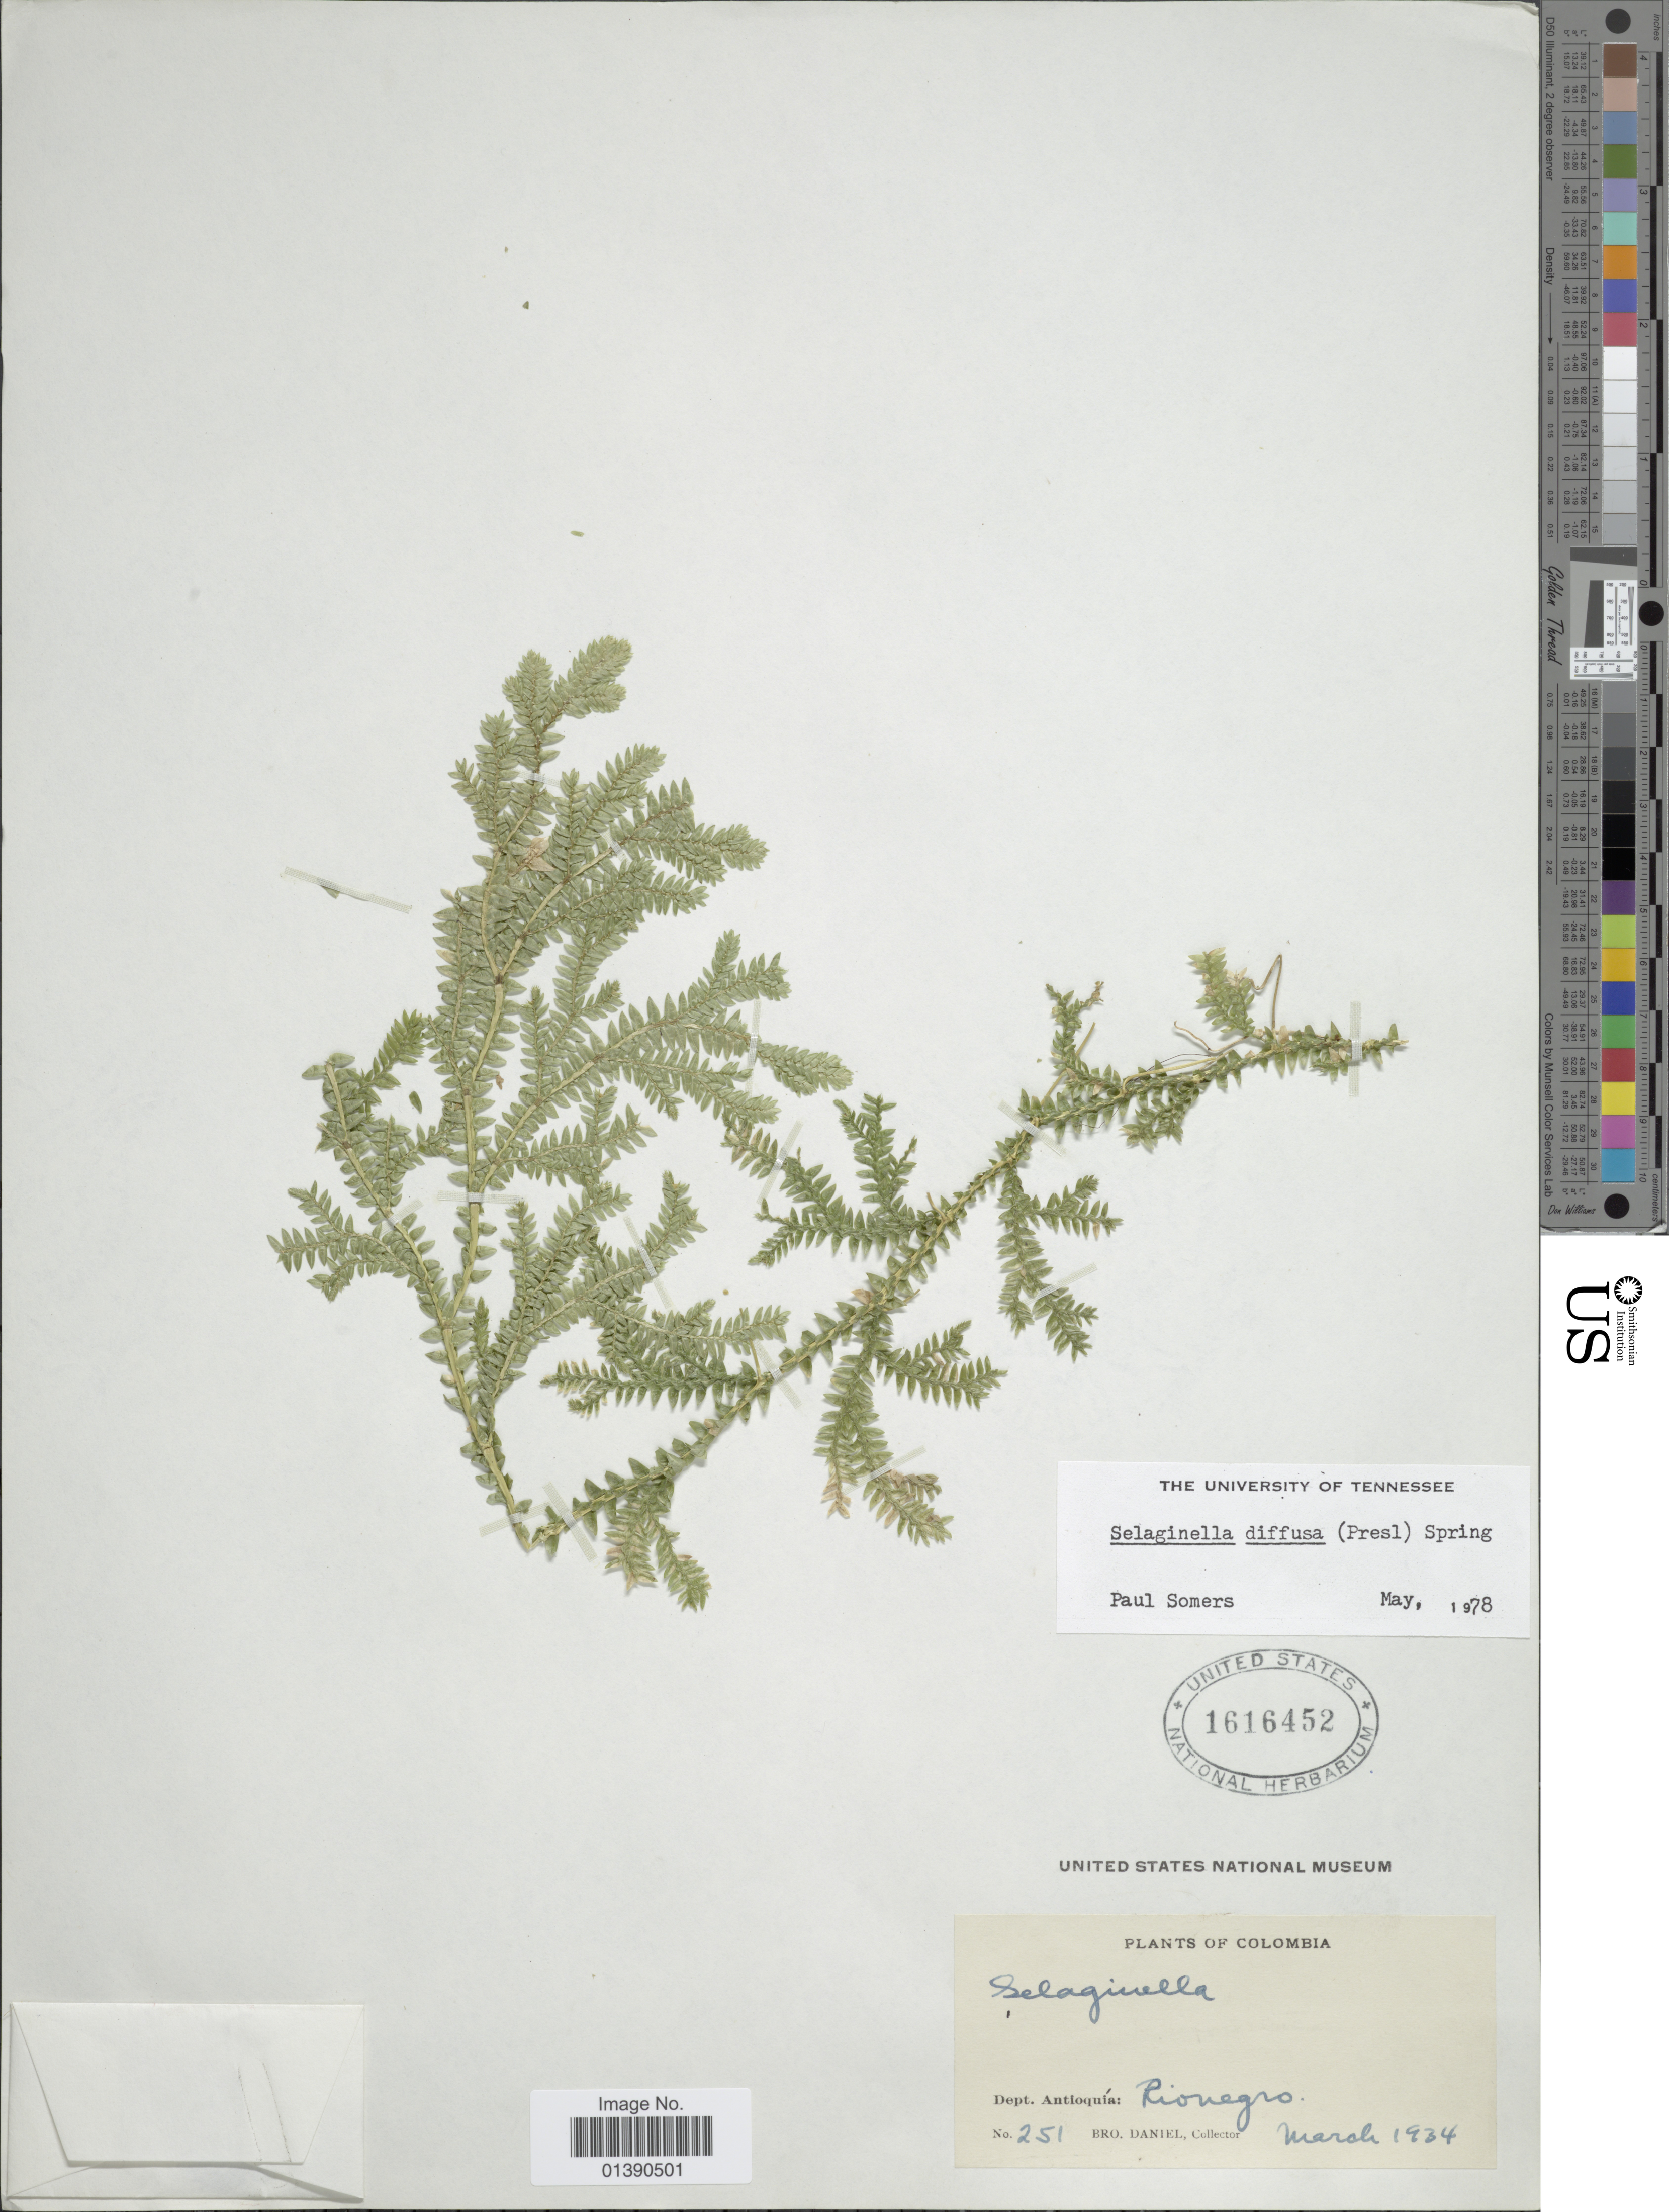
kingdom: Plantae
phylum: Tracheophyta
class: Lycopodiopsida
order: Selaginellales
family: Selaginellaceae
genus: Selaginella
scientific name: Selaginella diffusa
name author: (C. Presl) Spring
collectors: Bro. Daniel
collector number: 251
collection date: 1934-03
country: Colombia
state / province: Antioquia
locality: Rionegro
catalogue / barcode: US 1616452